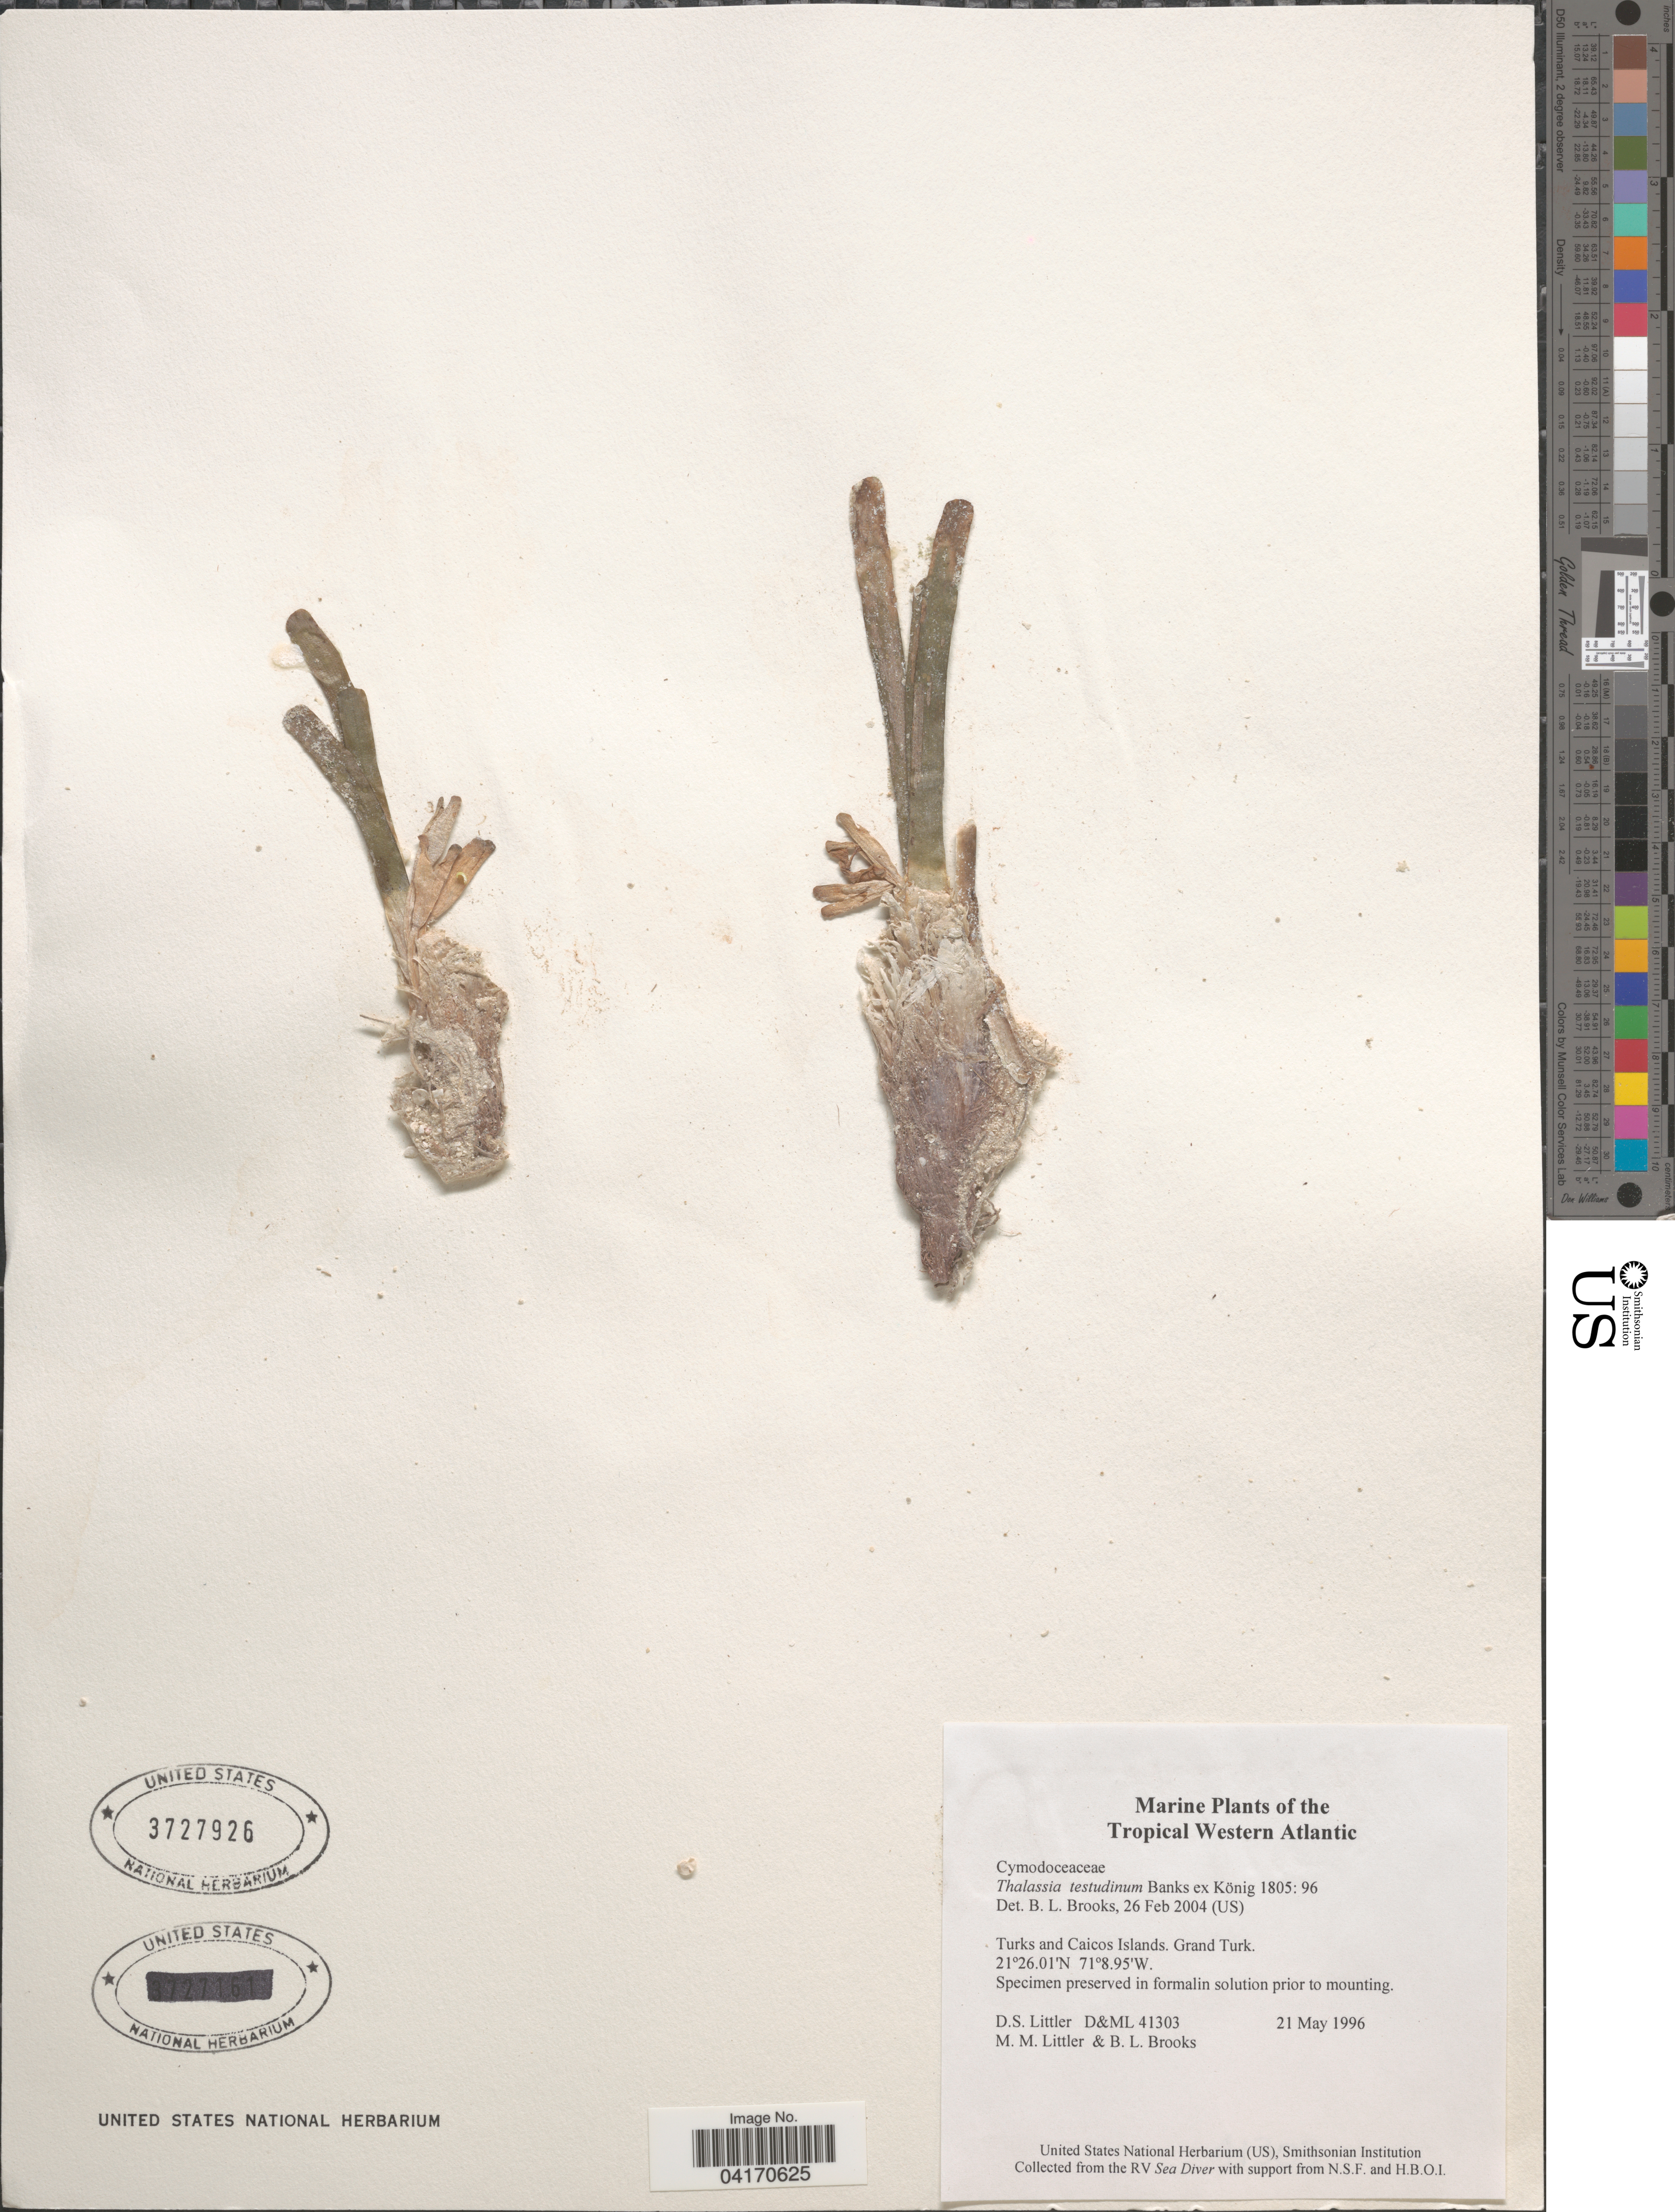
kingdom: Plantae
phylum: Tracheophyta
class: Liliopsida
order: Alismatales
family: Hydrocharitaceae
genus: Thalassia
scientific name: Thalassia testudinum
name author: Banks & Sol. ex K.D. Koenig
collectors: D. S. Littler & B. Brooks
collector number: D&ML 41303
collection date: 1996-05-21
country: Turks and Caicos Islands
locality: Tropical Western Atlantic. Turks and Caicos Islands. Grand Turk.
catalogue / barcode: US 3727926